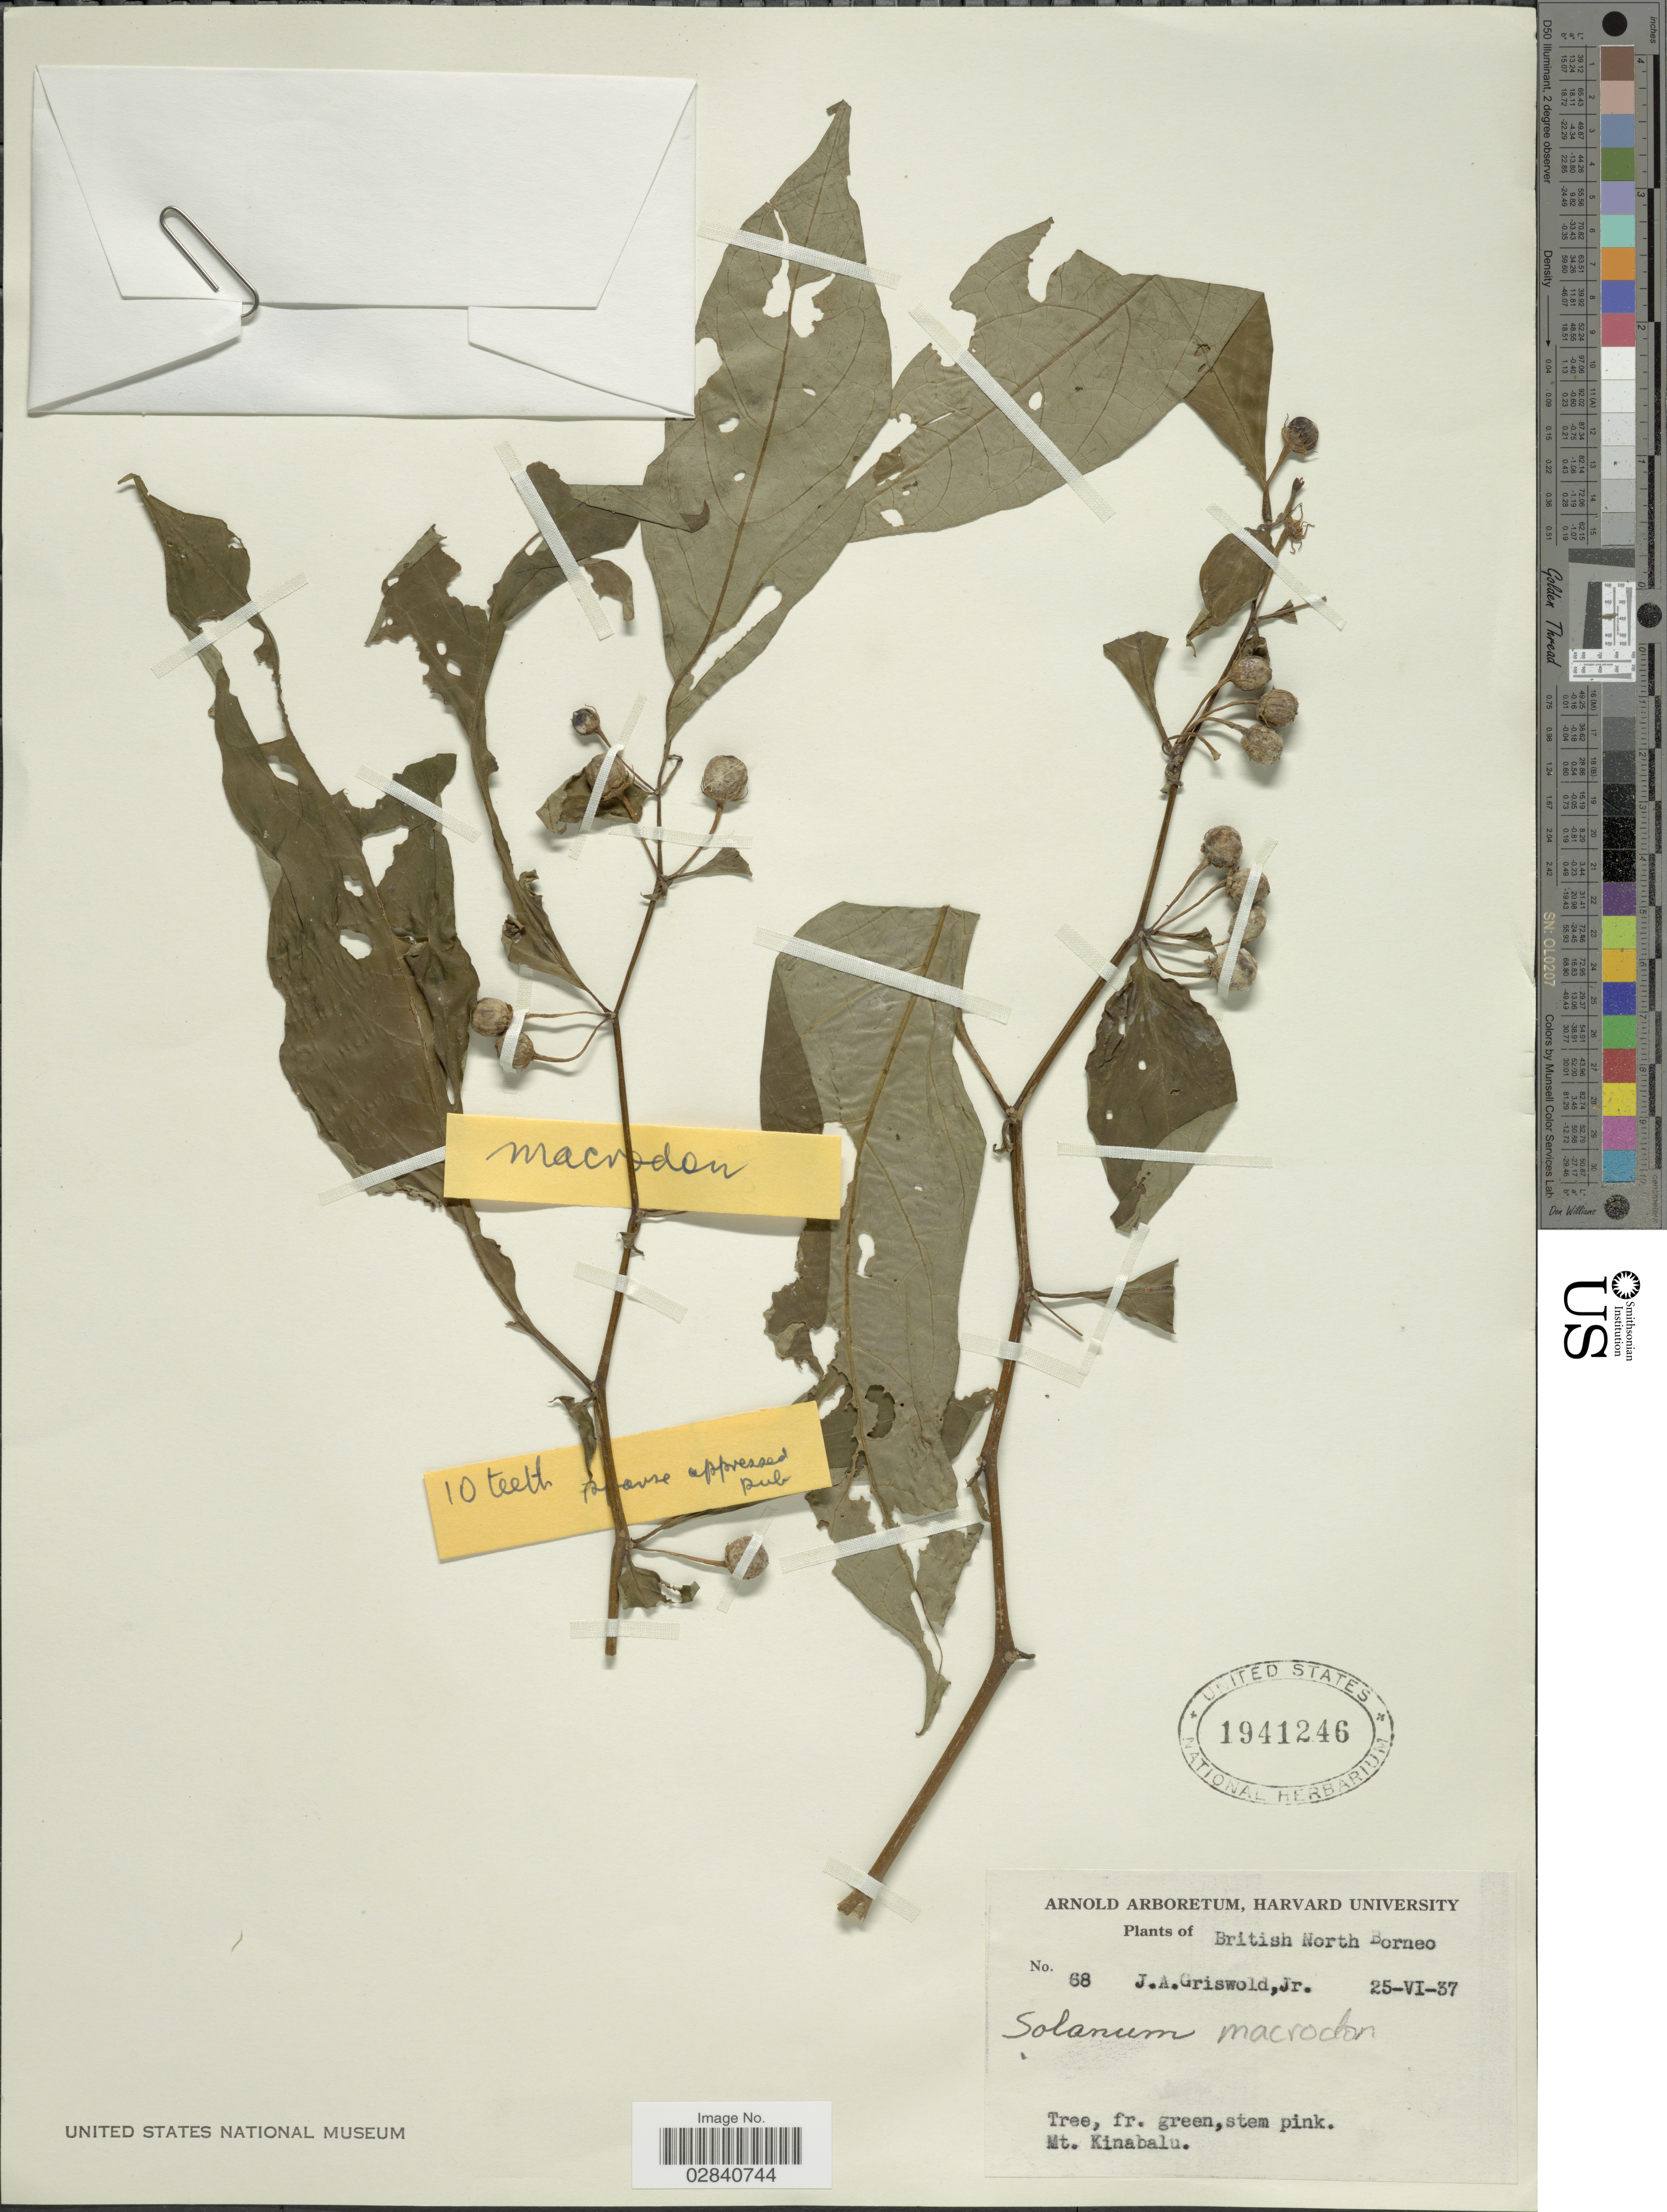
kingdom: Plantae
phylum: Tracheophyta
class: Magnoliopsida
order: Solanales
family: Solanaceae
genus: Lycianthes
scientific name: Lycianthes schizocalyx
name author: (Merr.) Bitter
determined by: Knapp, S. D.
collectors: J. Griswold Jr.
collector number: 68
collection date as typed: Transcribed d/m/y: 25/6/37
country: Malaysia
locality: British North Borneo. Mt. Kinabalu.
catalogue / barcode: US 1941246